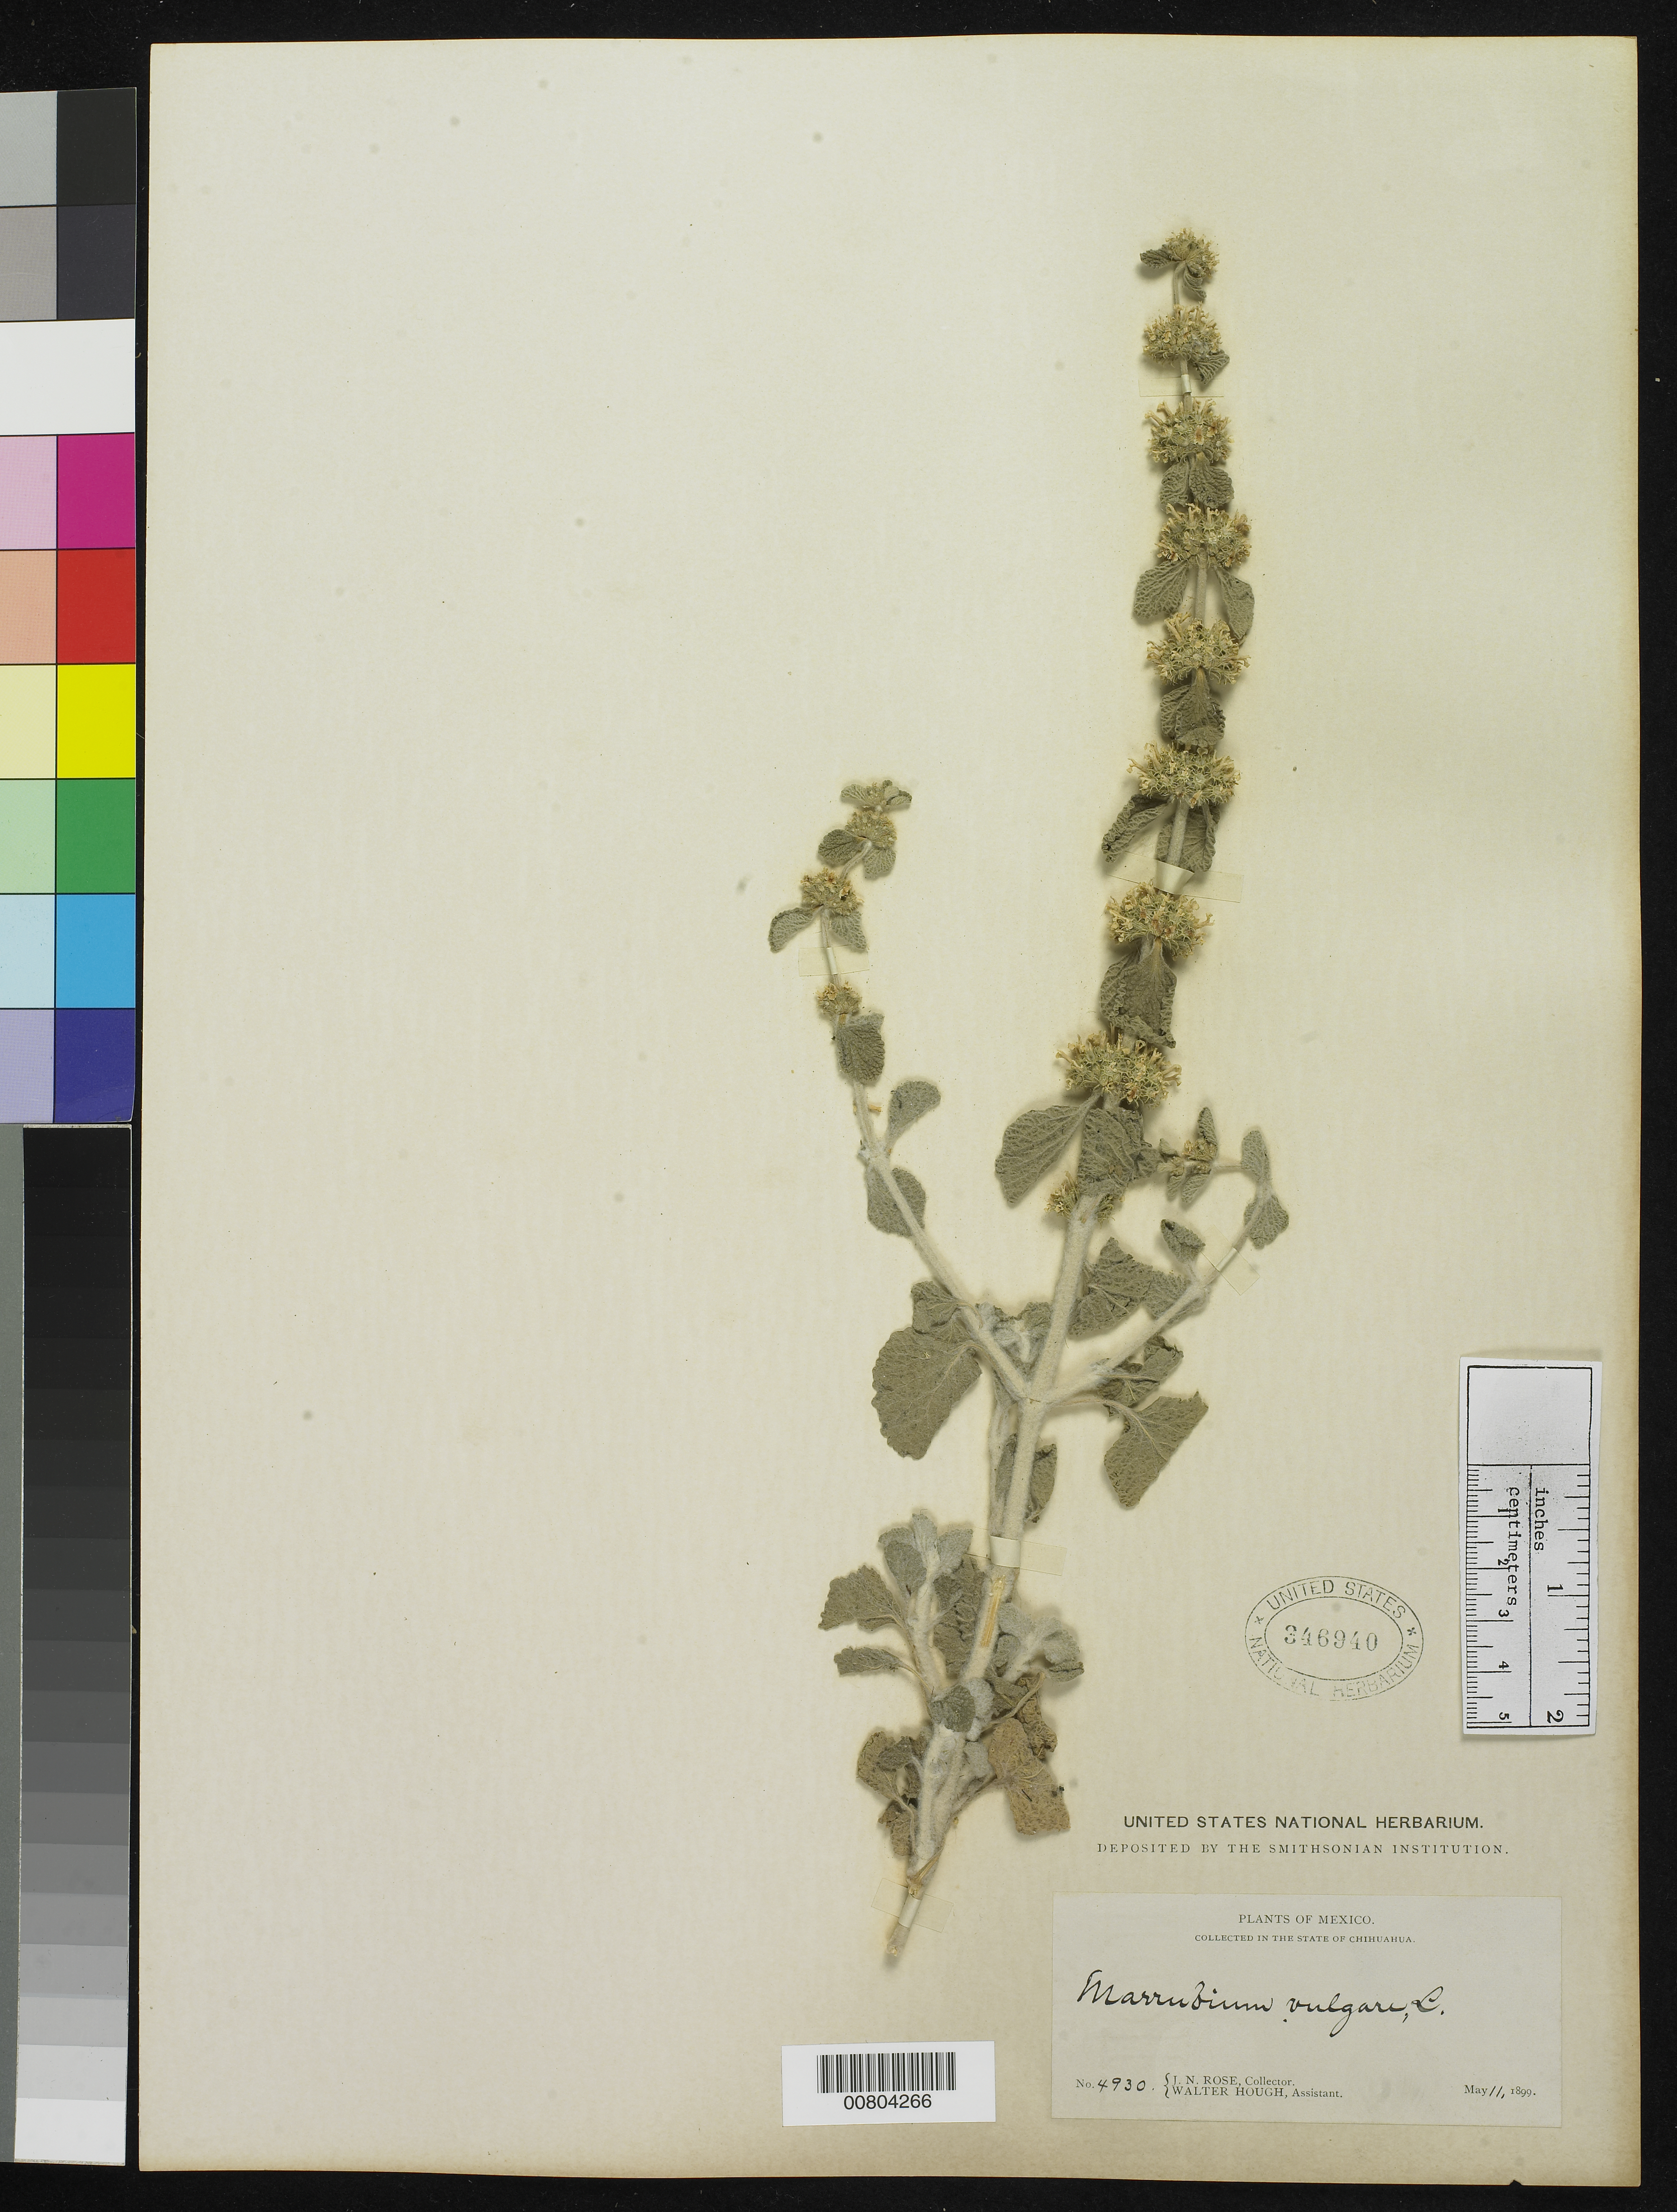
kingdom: Plantae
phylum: Tracheophyta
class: Magnoliopsida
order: Lamiales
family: Lamiaceae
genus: Marrubium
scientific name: Marrubium vulgare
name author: L.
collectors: J. N. Rose & W. Hough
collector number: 4930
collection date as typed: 11 May 1899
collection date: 1899-05-11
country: Mexico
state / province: Chihuahua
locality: State of Chihuahua.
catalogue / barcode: US 346940